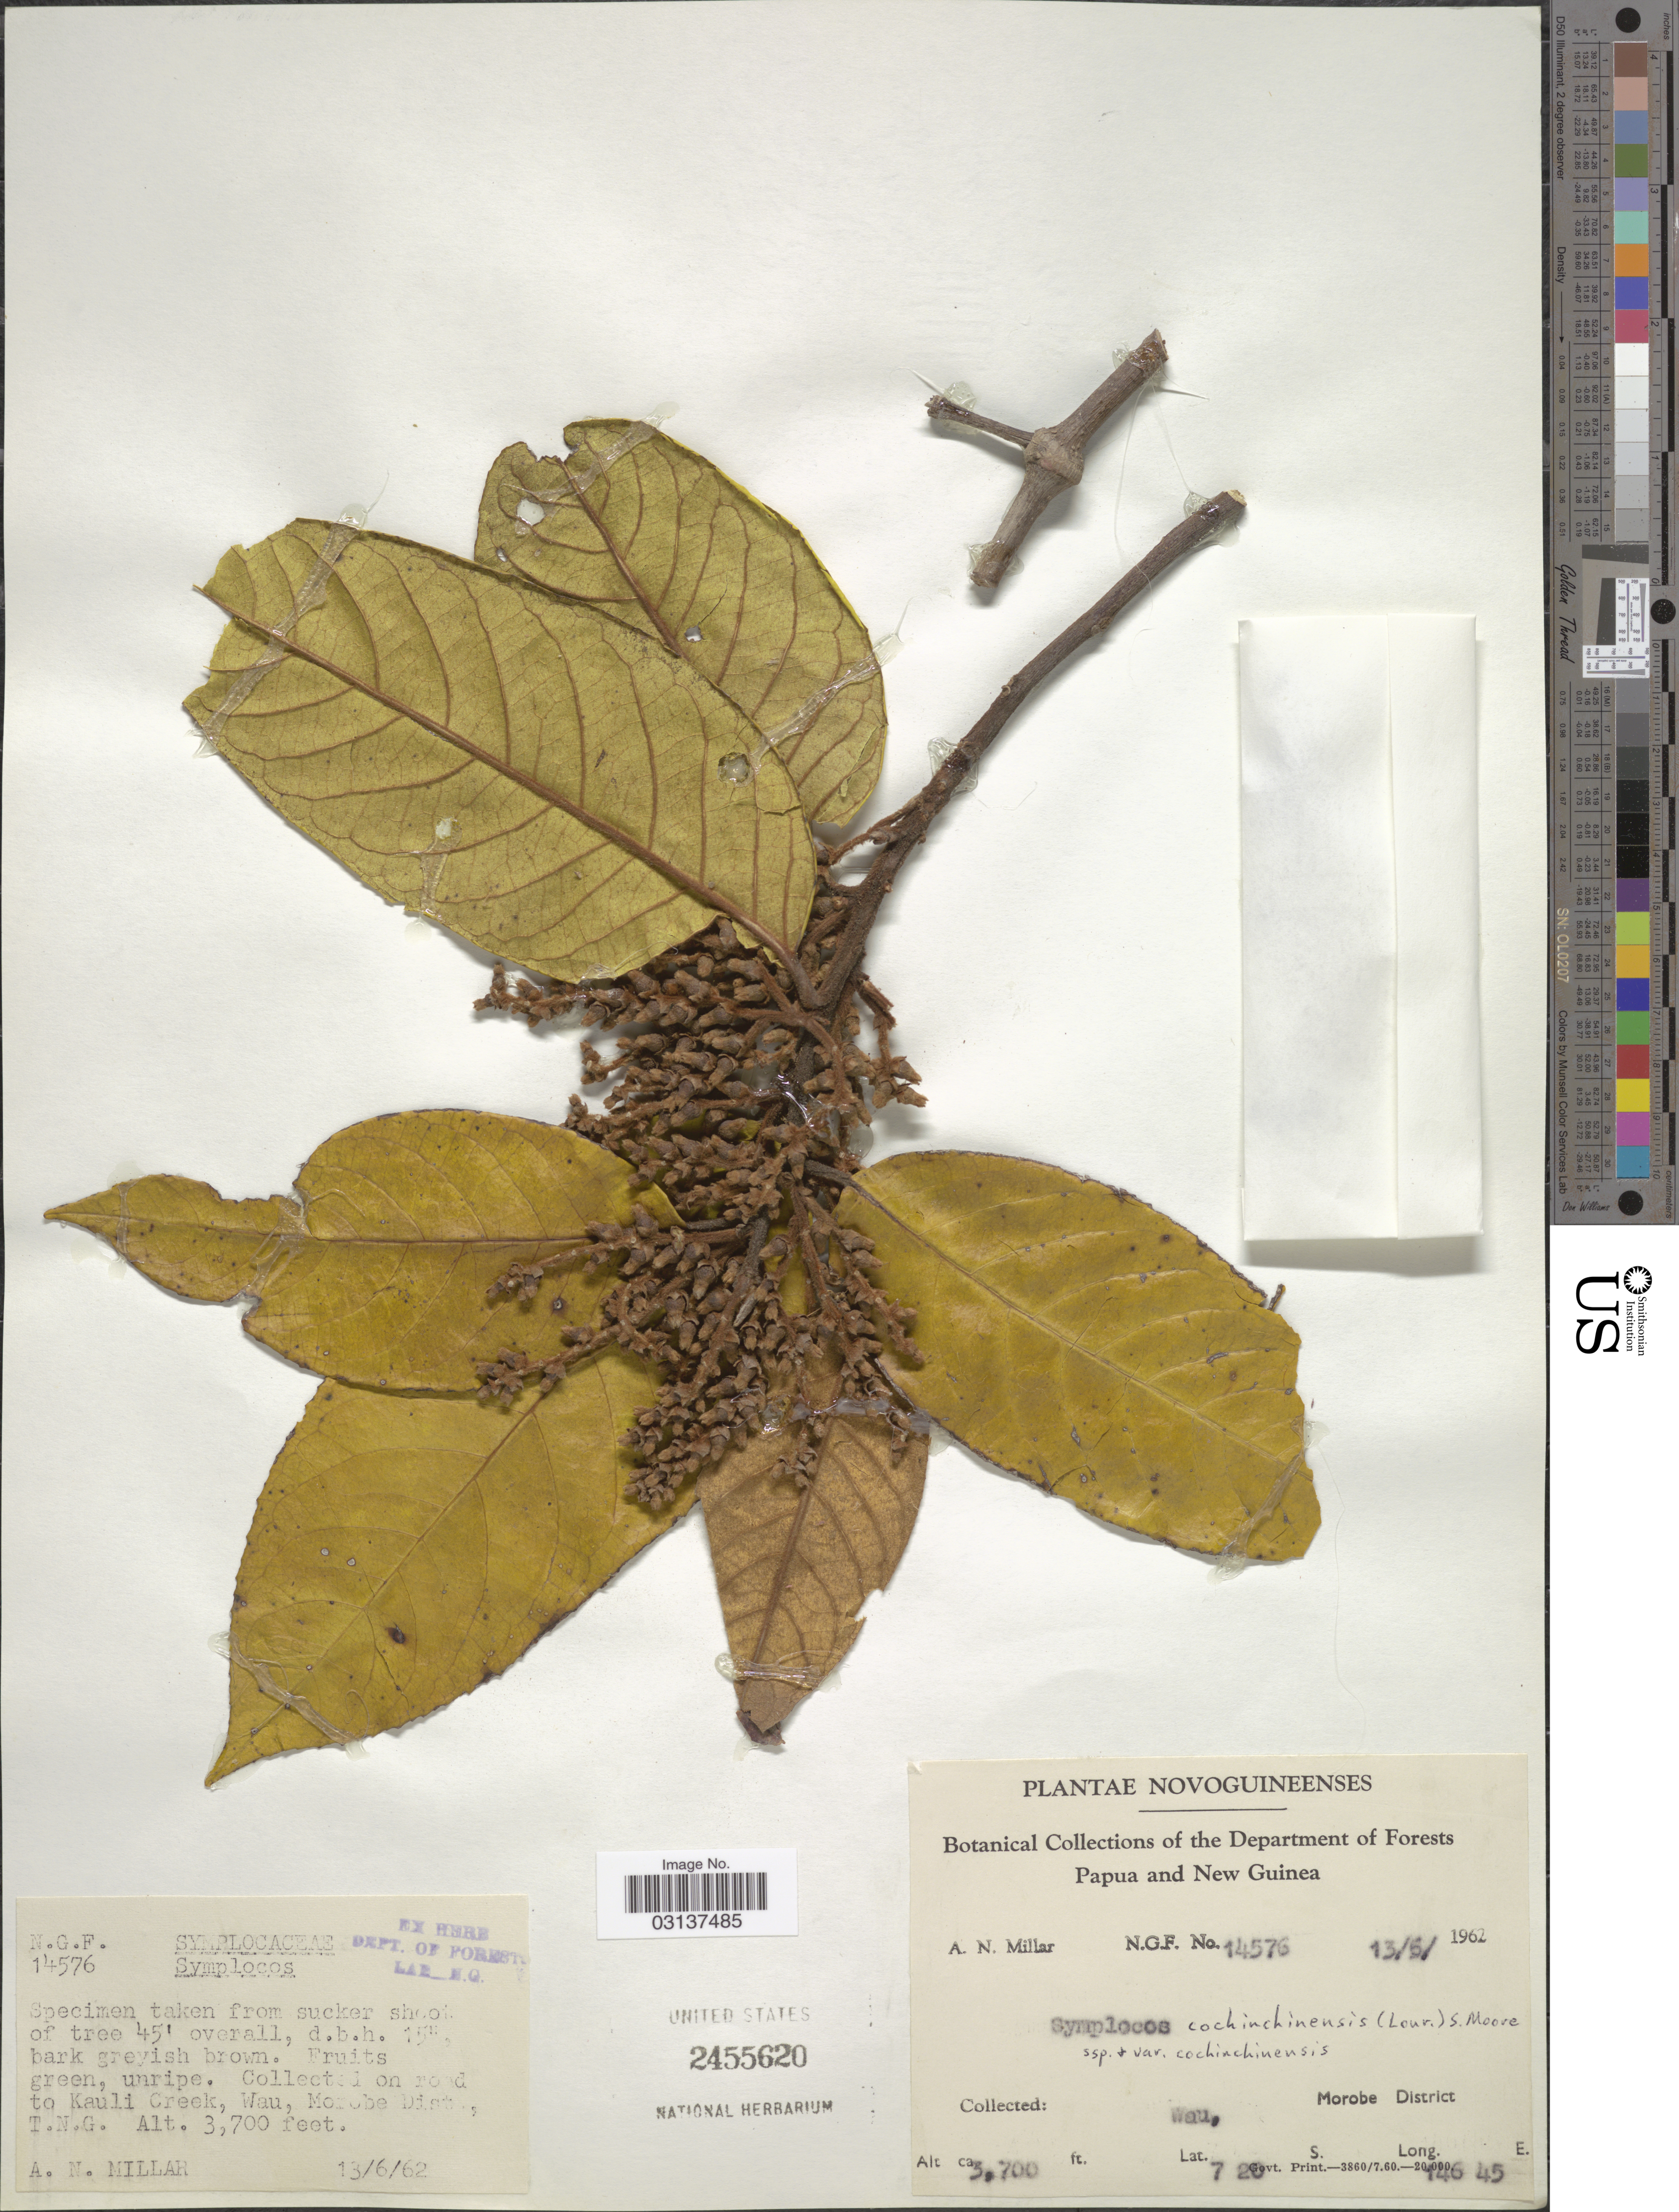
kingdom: Plantae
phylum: Tracheophyta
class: Magnoliopsida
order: Ericales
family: Symplocaceae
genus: Symplocos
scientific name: Symplocos cochinchinensis subsp. cochinchinensis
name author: (Lour.) S. Moore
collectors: A. Millar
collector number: NGF 14576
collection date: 1962-06-13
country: Papua New Guinea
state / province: Morobe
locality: Wau, Morobe District. on road to Kauli Creek, Wau, T.N.G.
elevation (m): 1128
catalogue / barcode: US 2455620